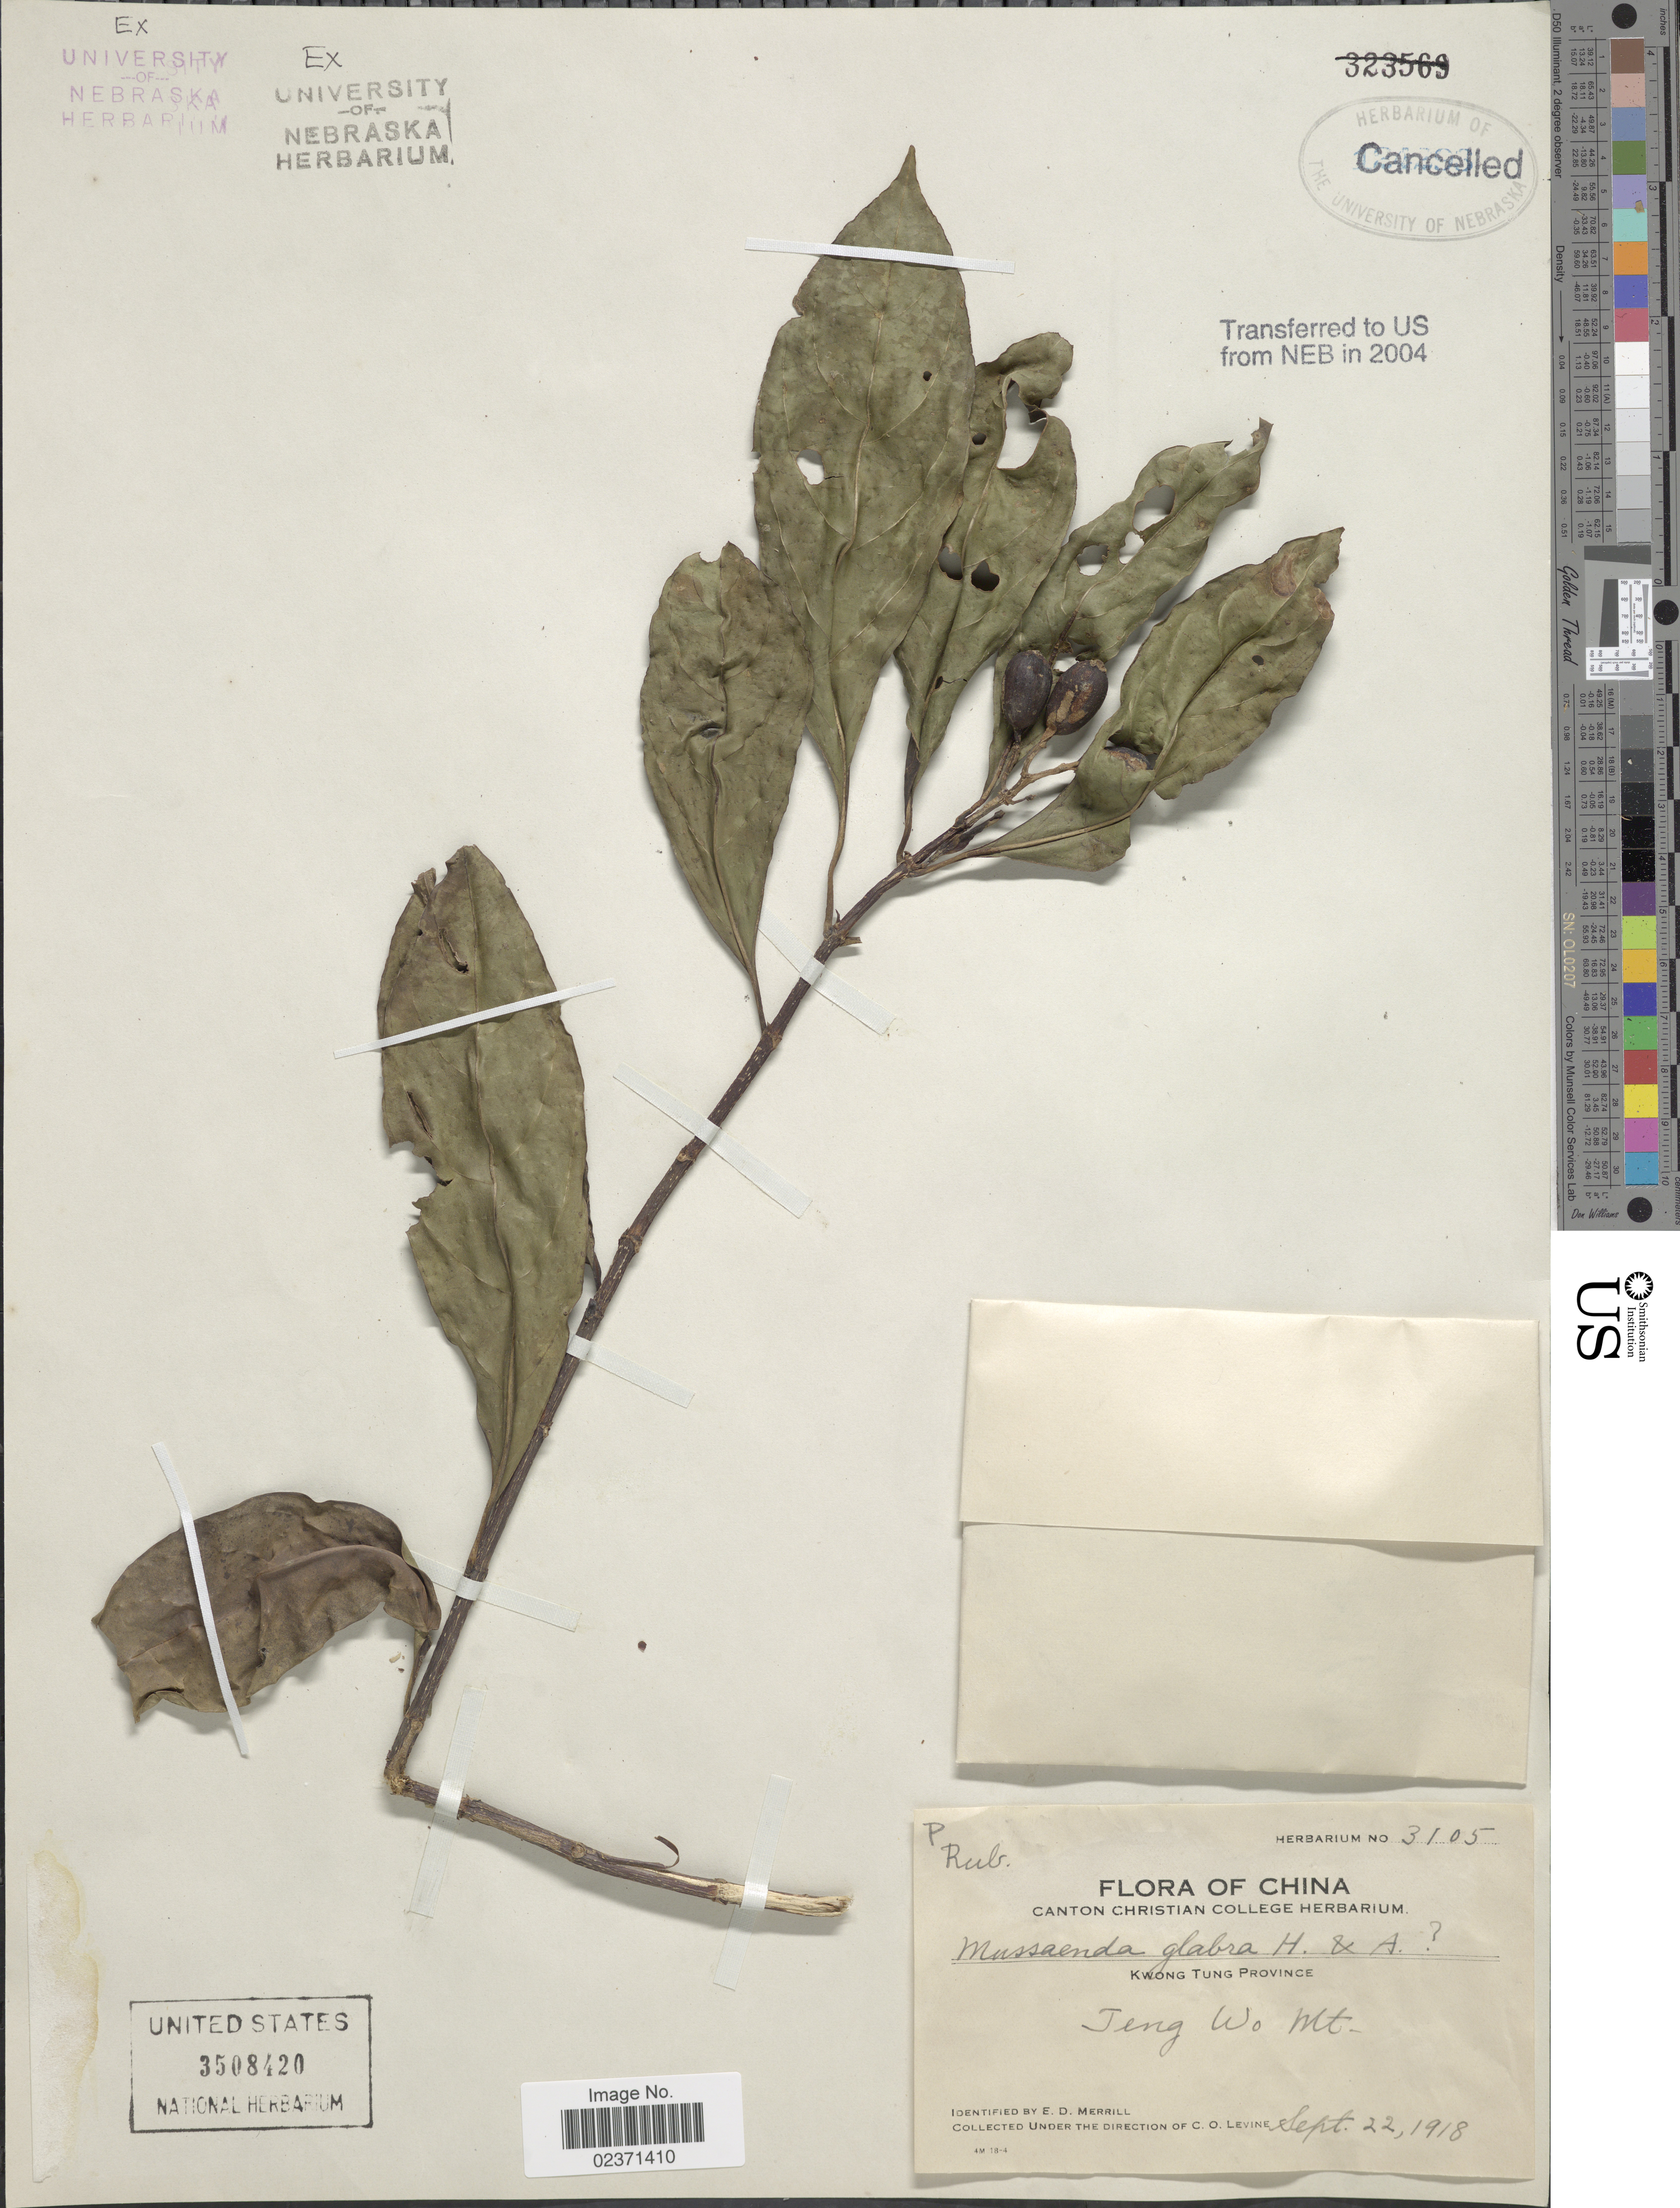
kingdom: Plantae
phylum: Tracheophyta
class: Magnoliopsida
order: Gentianales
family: Rubiaceae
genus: Mussaenda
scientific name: Mussaenda glabra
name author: Vahl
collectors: C. O. Levine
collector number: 3105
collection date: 1918-09-22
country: China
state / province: Guangdong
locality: Kwong Tung Province. Teng Wo Mt.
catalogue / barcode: US 3508420